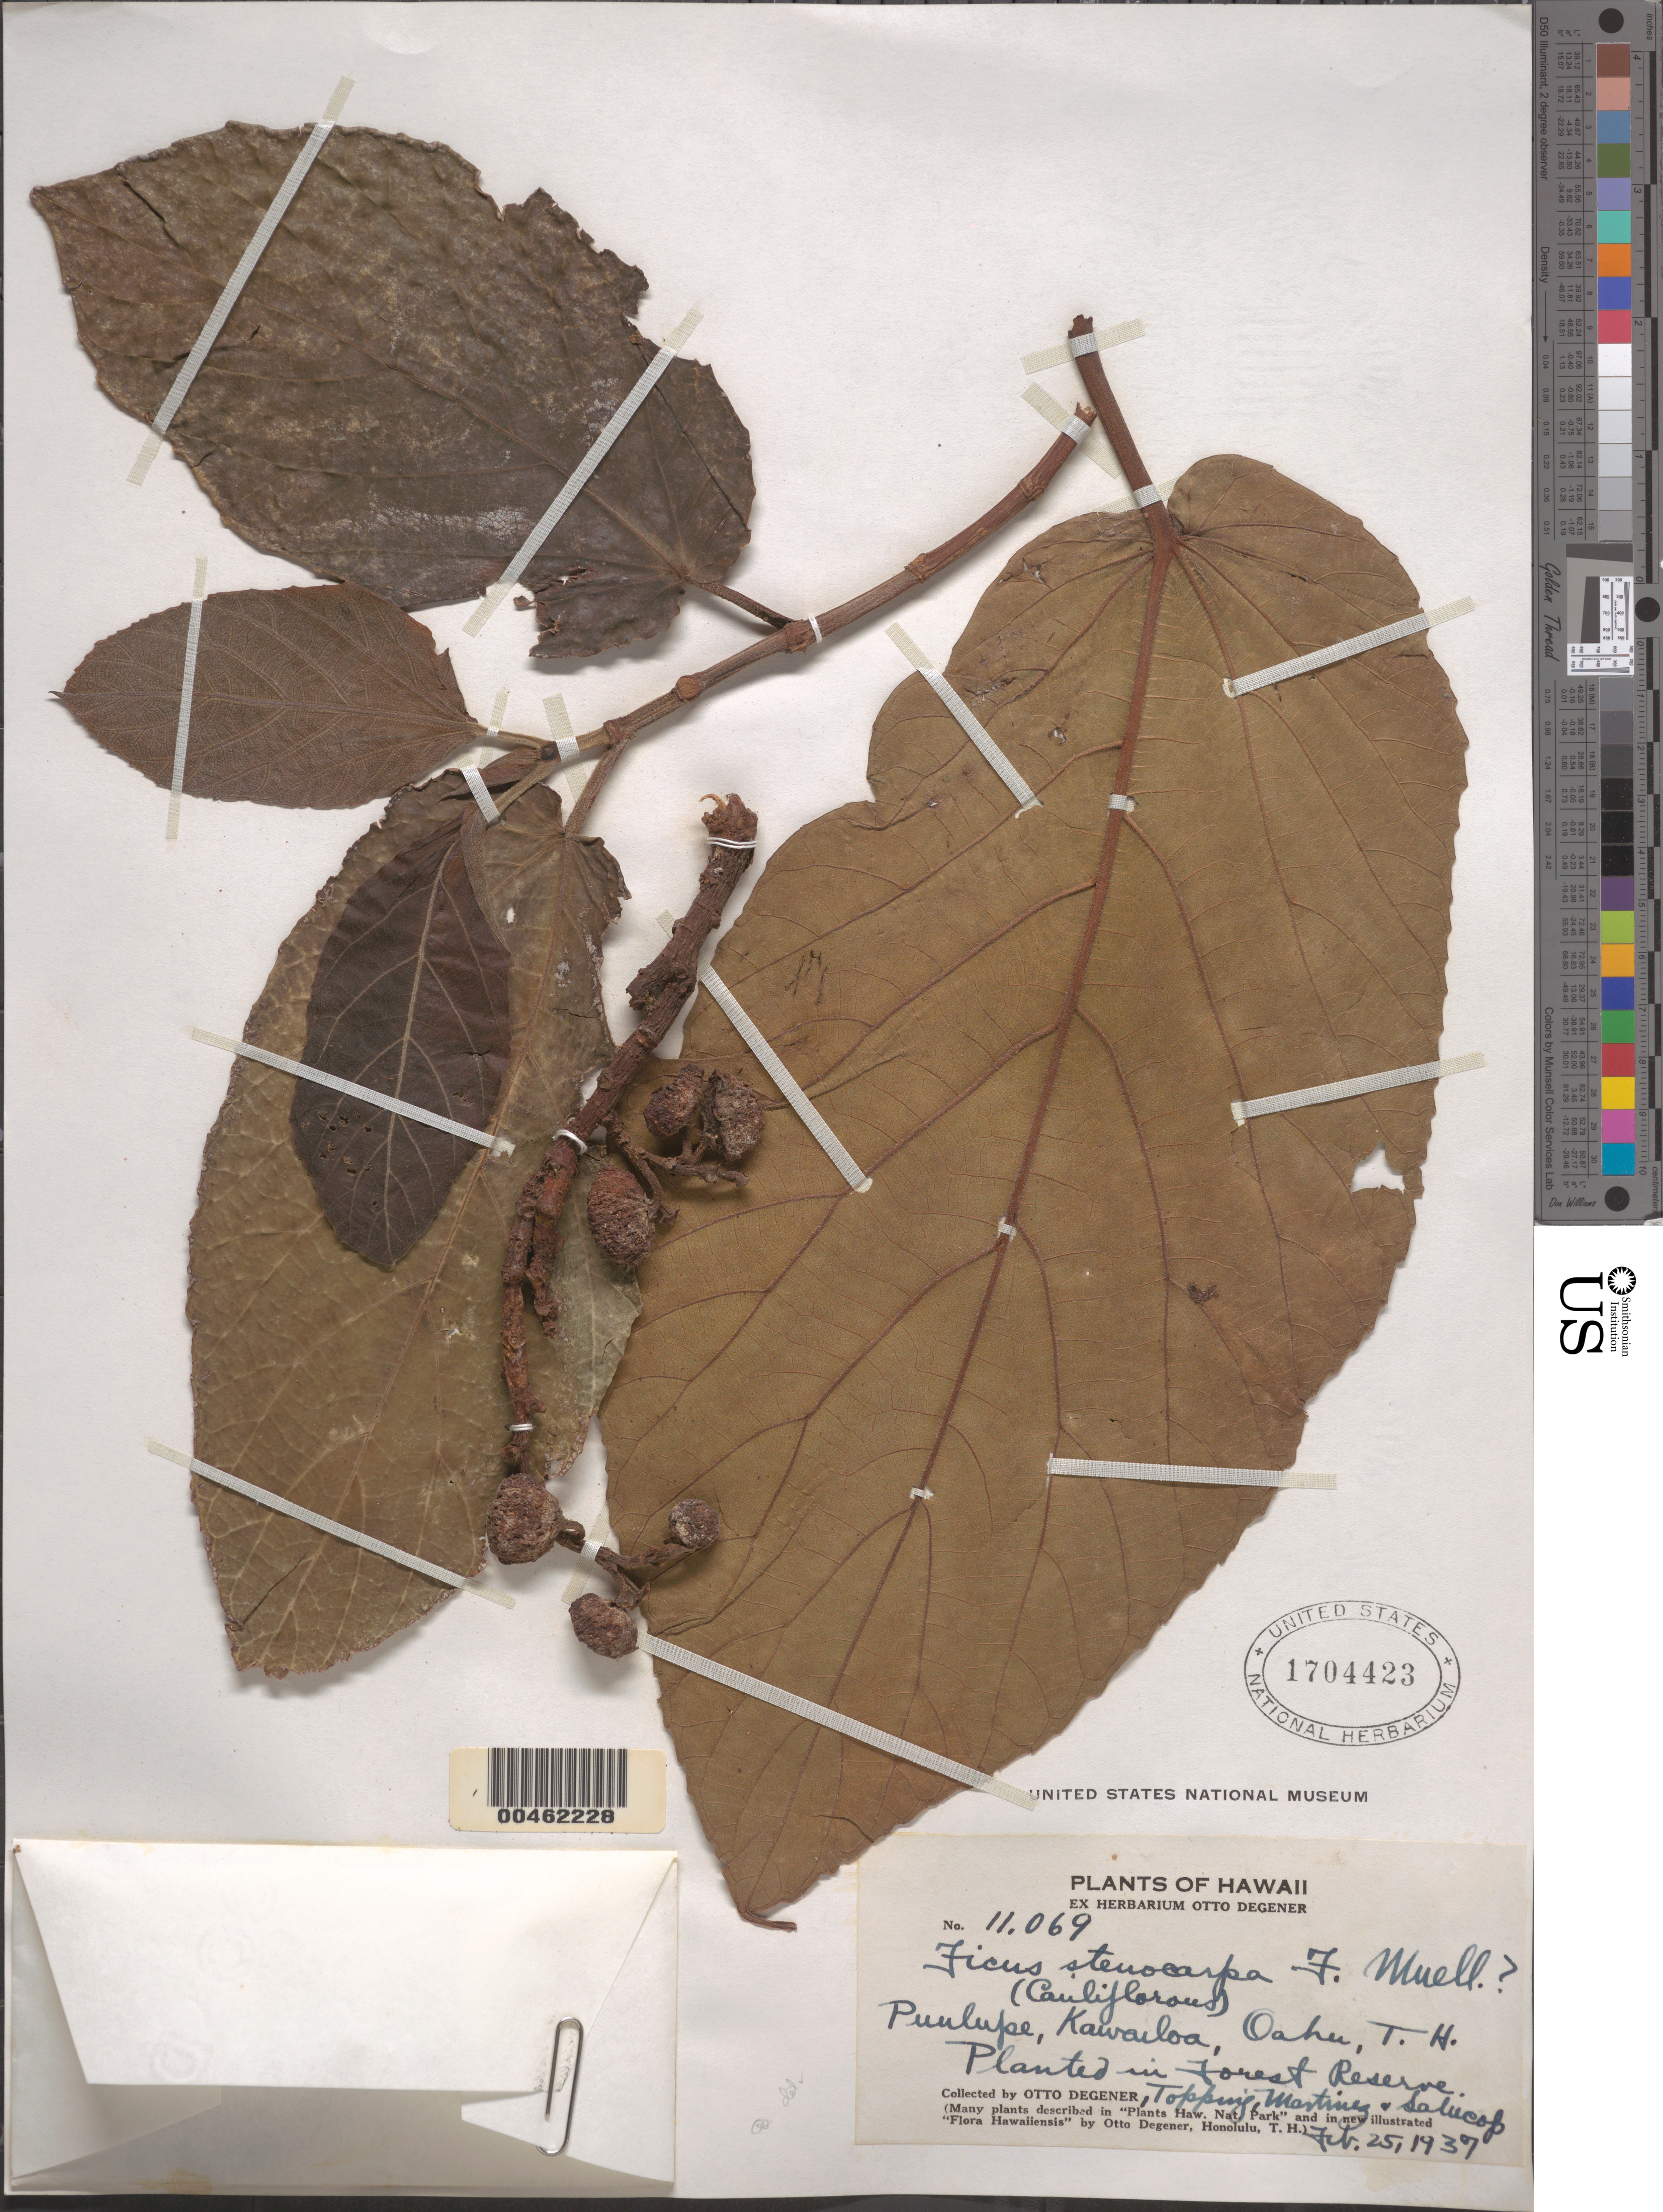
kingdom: Plantae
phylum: Tracheophyta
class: Magnoliopsida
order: Rosales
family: Moraceae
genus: Ficus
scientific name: Ficus sp.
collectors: O. Degener, D. L. Topping, -- Martinez & -- Salucop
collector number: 11069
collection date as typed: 25 Feb 1937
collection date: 1937-02-25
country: United States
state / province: Hawaii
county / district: Honolulu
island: Oahu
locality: Puulupe, Kawailoa, in Forest Reserve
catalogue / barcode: US 1704423